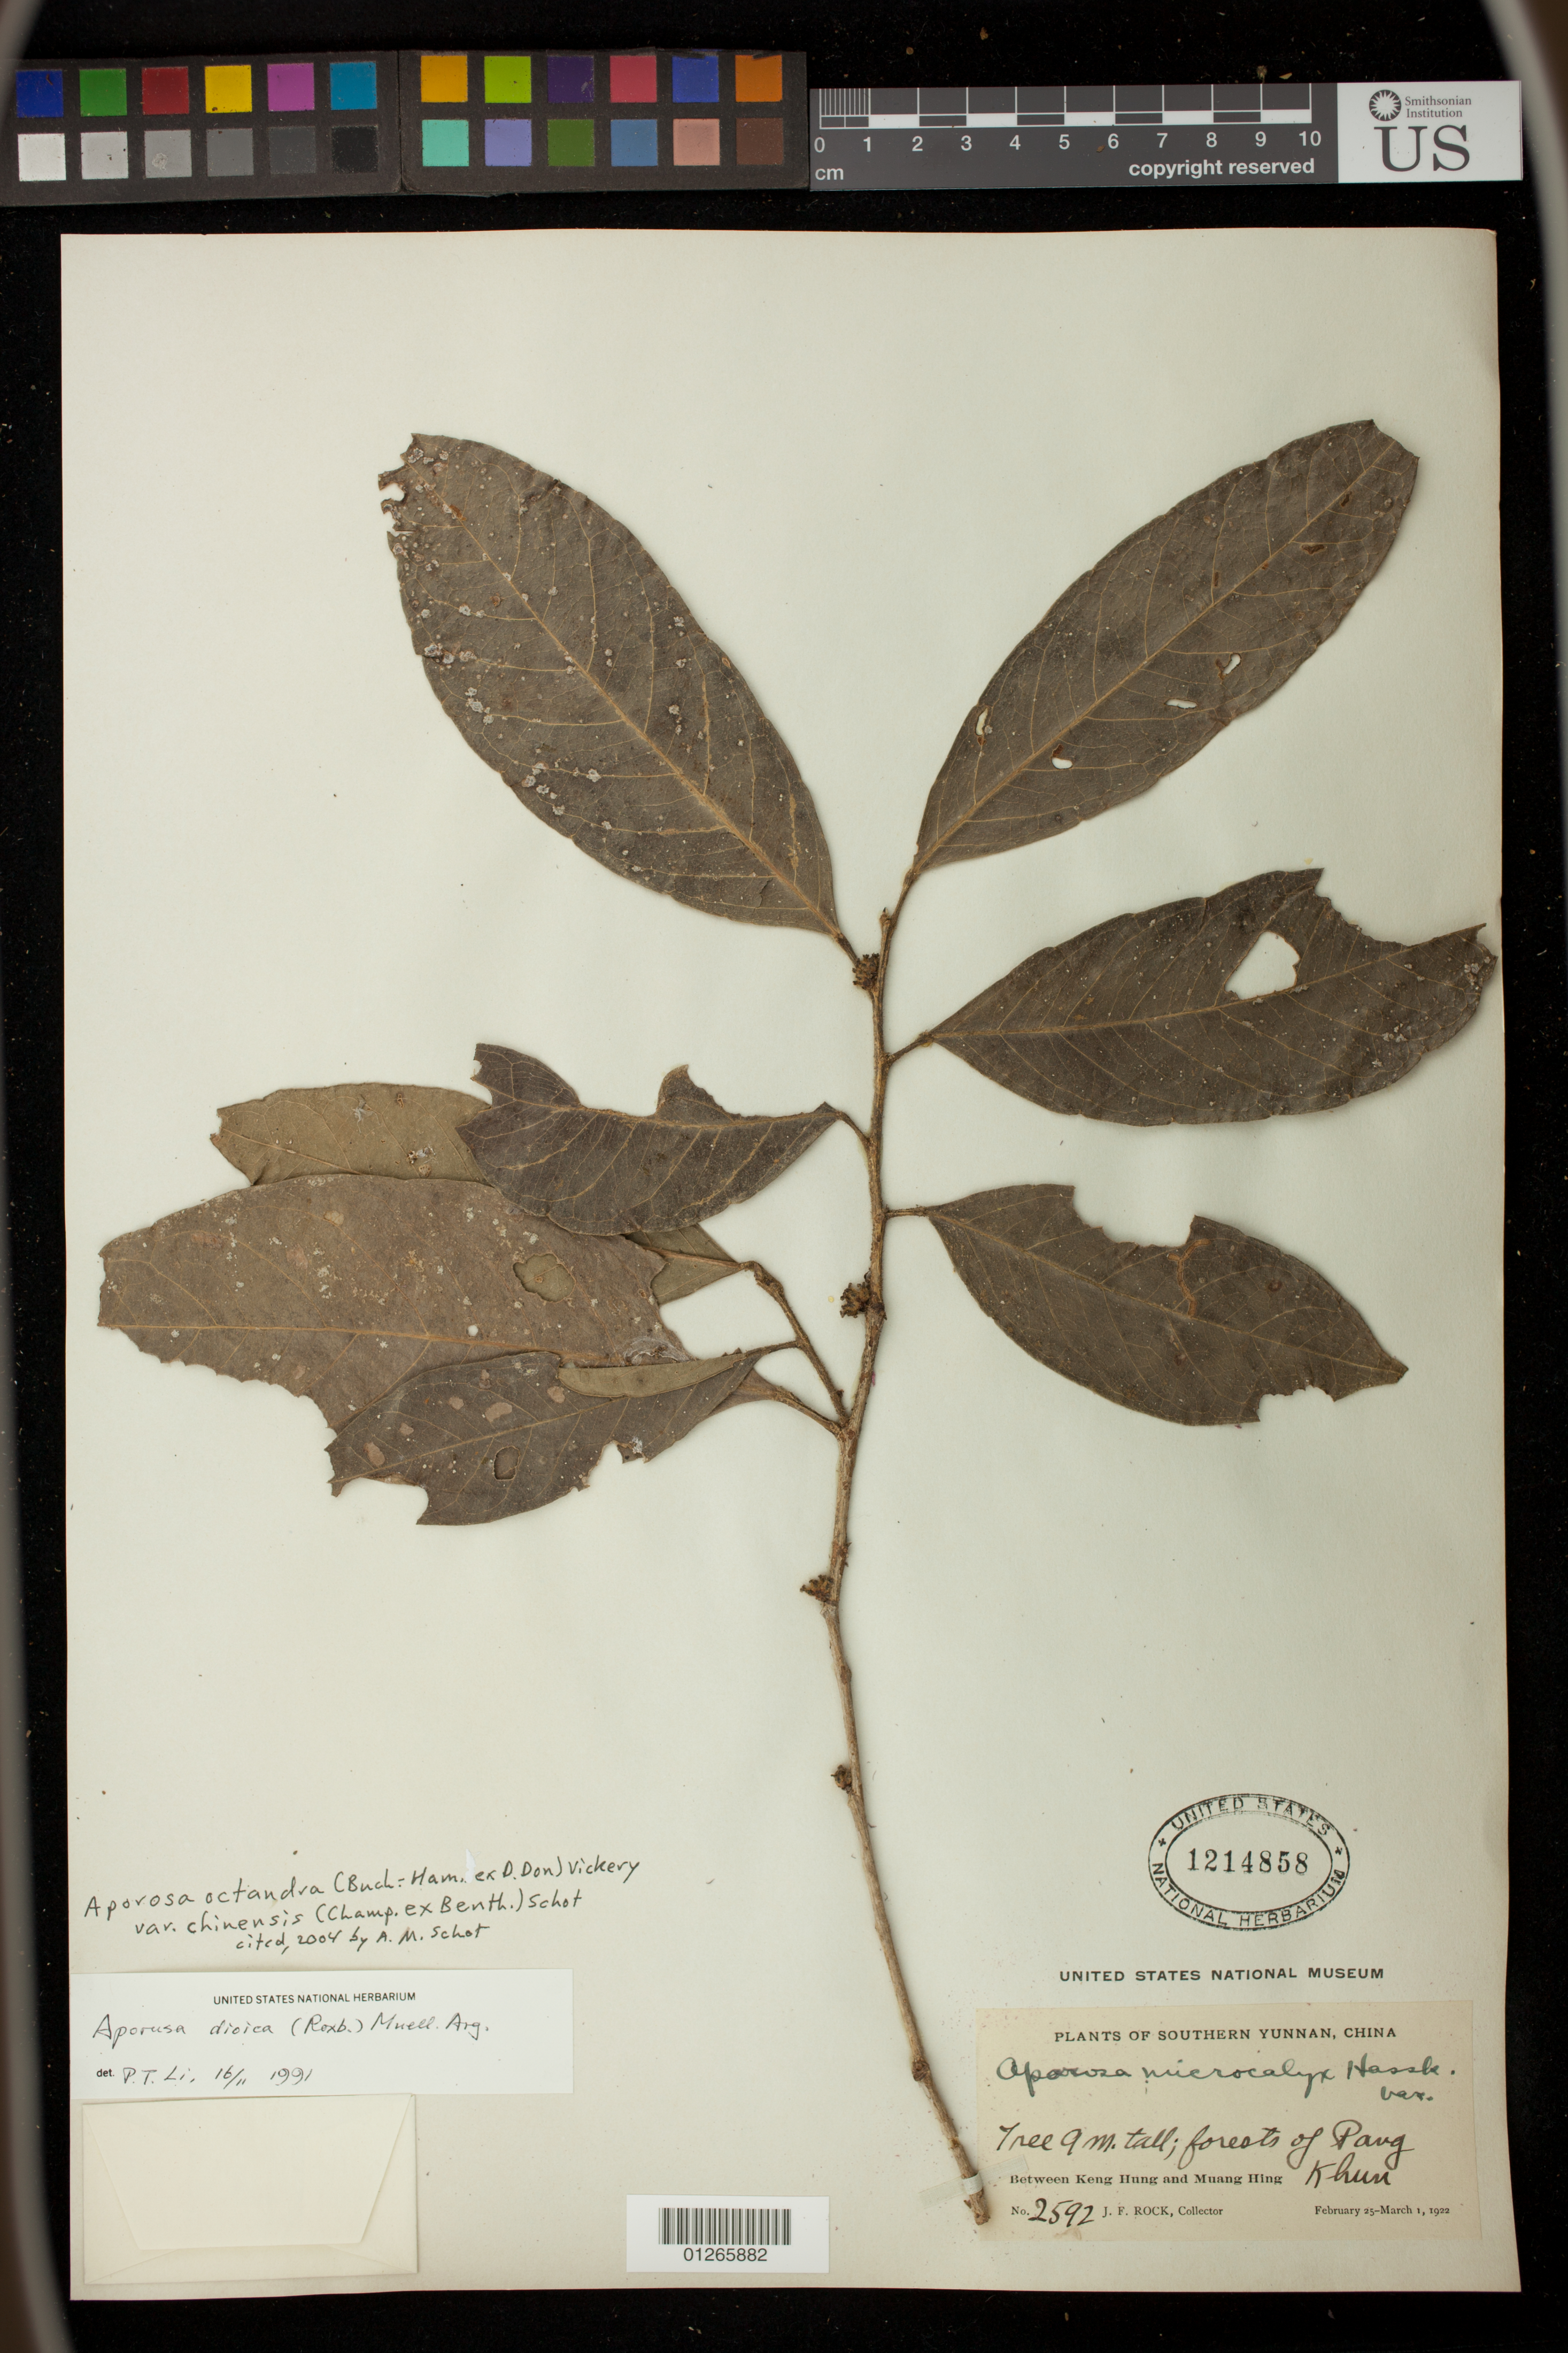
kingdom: Plantae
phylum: Tracheophyta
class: Magnoliopsida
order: Malpighiales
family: Phyllanthaceae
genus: Aporosa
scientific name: Aporosa octandra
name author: (Buch.-Ham. & D. Don) Vickery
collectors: J. Rock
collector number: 2592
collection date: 1922-02-25/1922-03-01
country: China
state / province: Yunnan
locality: Mulangting. Between Keng Hung and Muang Hing, forests of Pang Khun.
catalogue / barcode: US 1214858